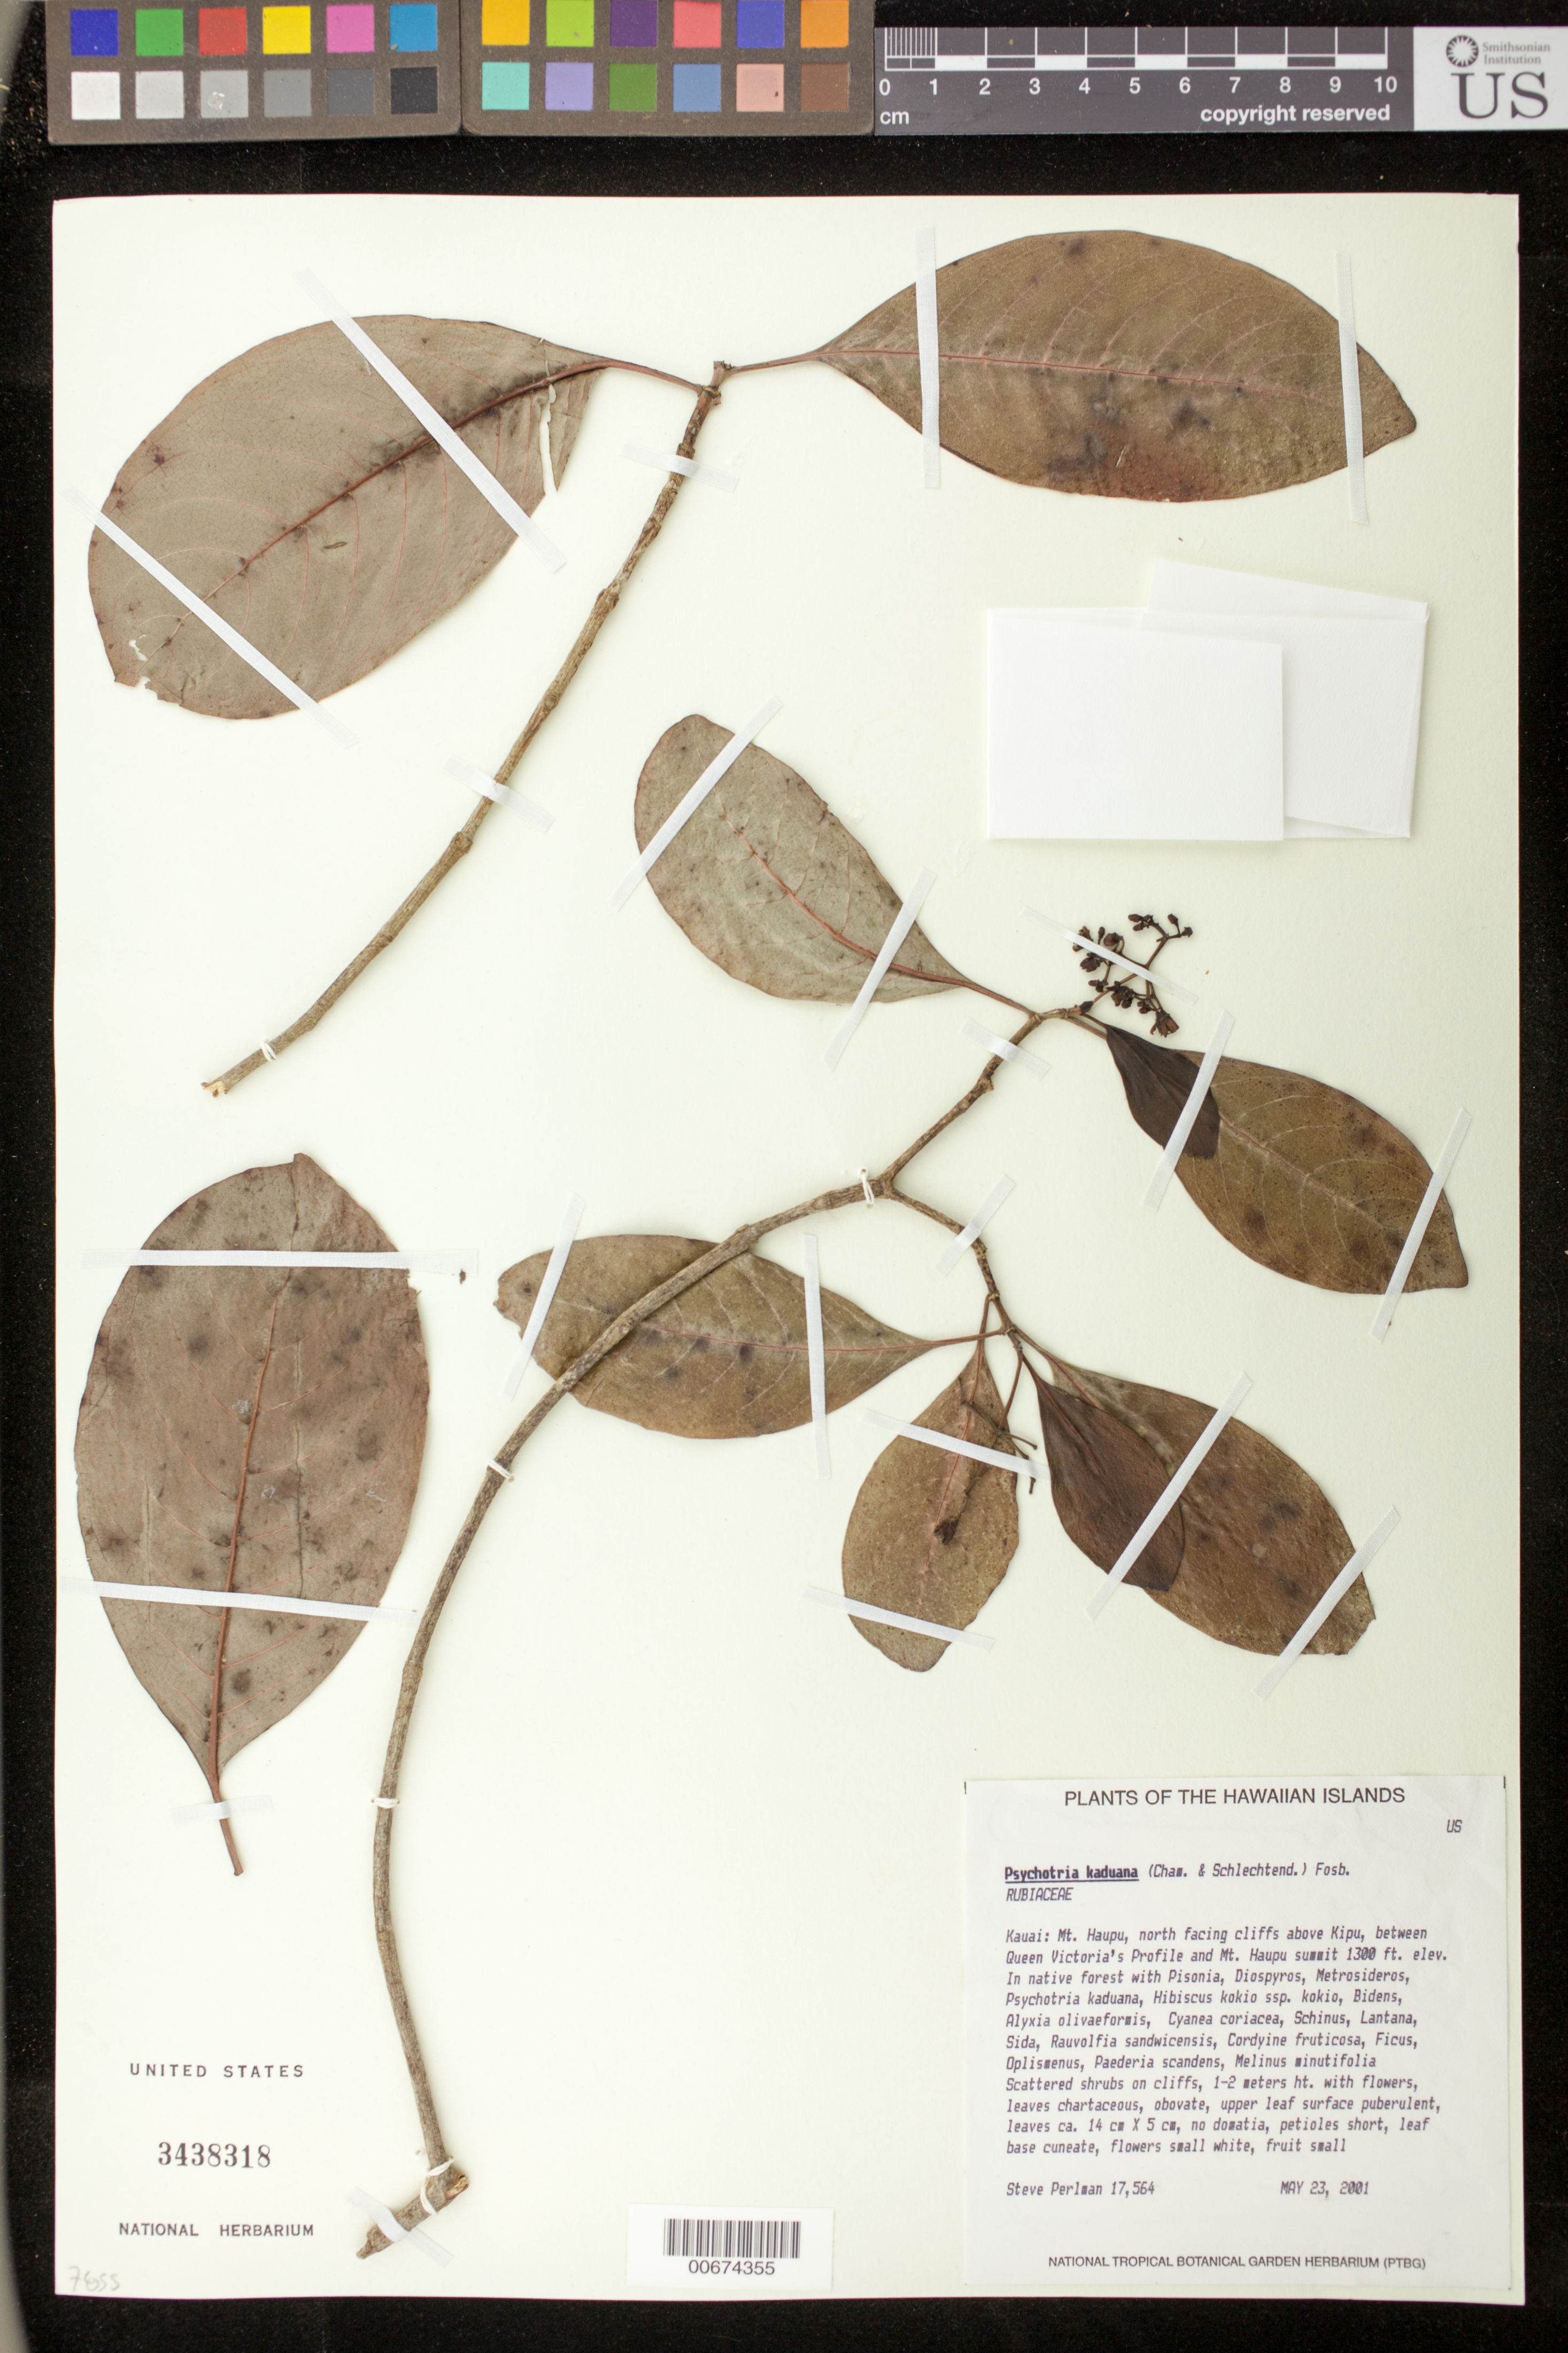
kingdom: Plantae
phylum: Tracheophyta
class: Magnoliopsida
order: Gentianales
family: Rubiaceae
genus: Psychotria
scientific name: Psychotria kaduana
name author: (Cham. & Schltdl.) Fosberg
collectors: S. P. Perlman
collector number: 17564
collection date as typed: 23 May 2001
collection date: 2001-05-23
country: United States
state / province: Hawaii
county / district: Kaui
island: Kaua'i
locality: Mt. Haupu, north facing cliffs above Kipu, between Queen Victoria's Profile and Mt. Haupu summit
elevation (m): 396.2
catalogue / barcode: US 3438318